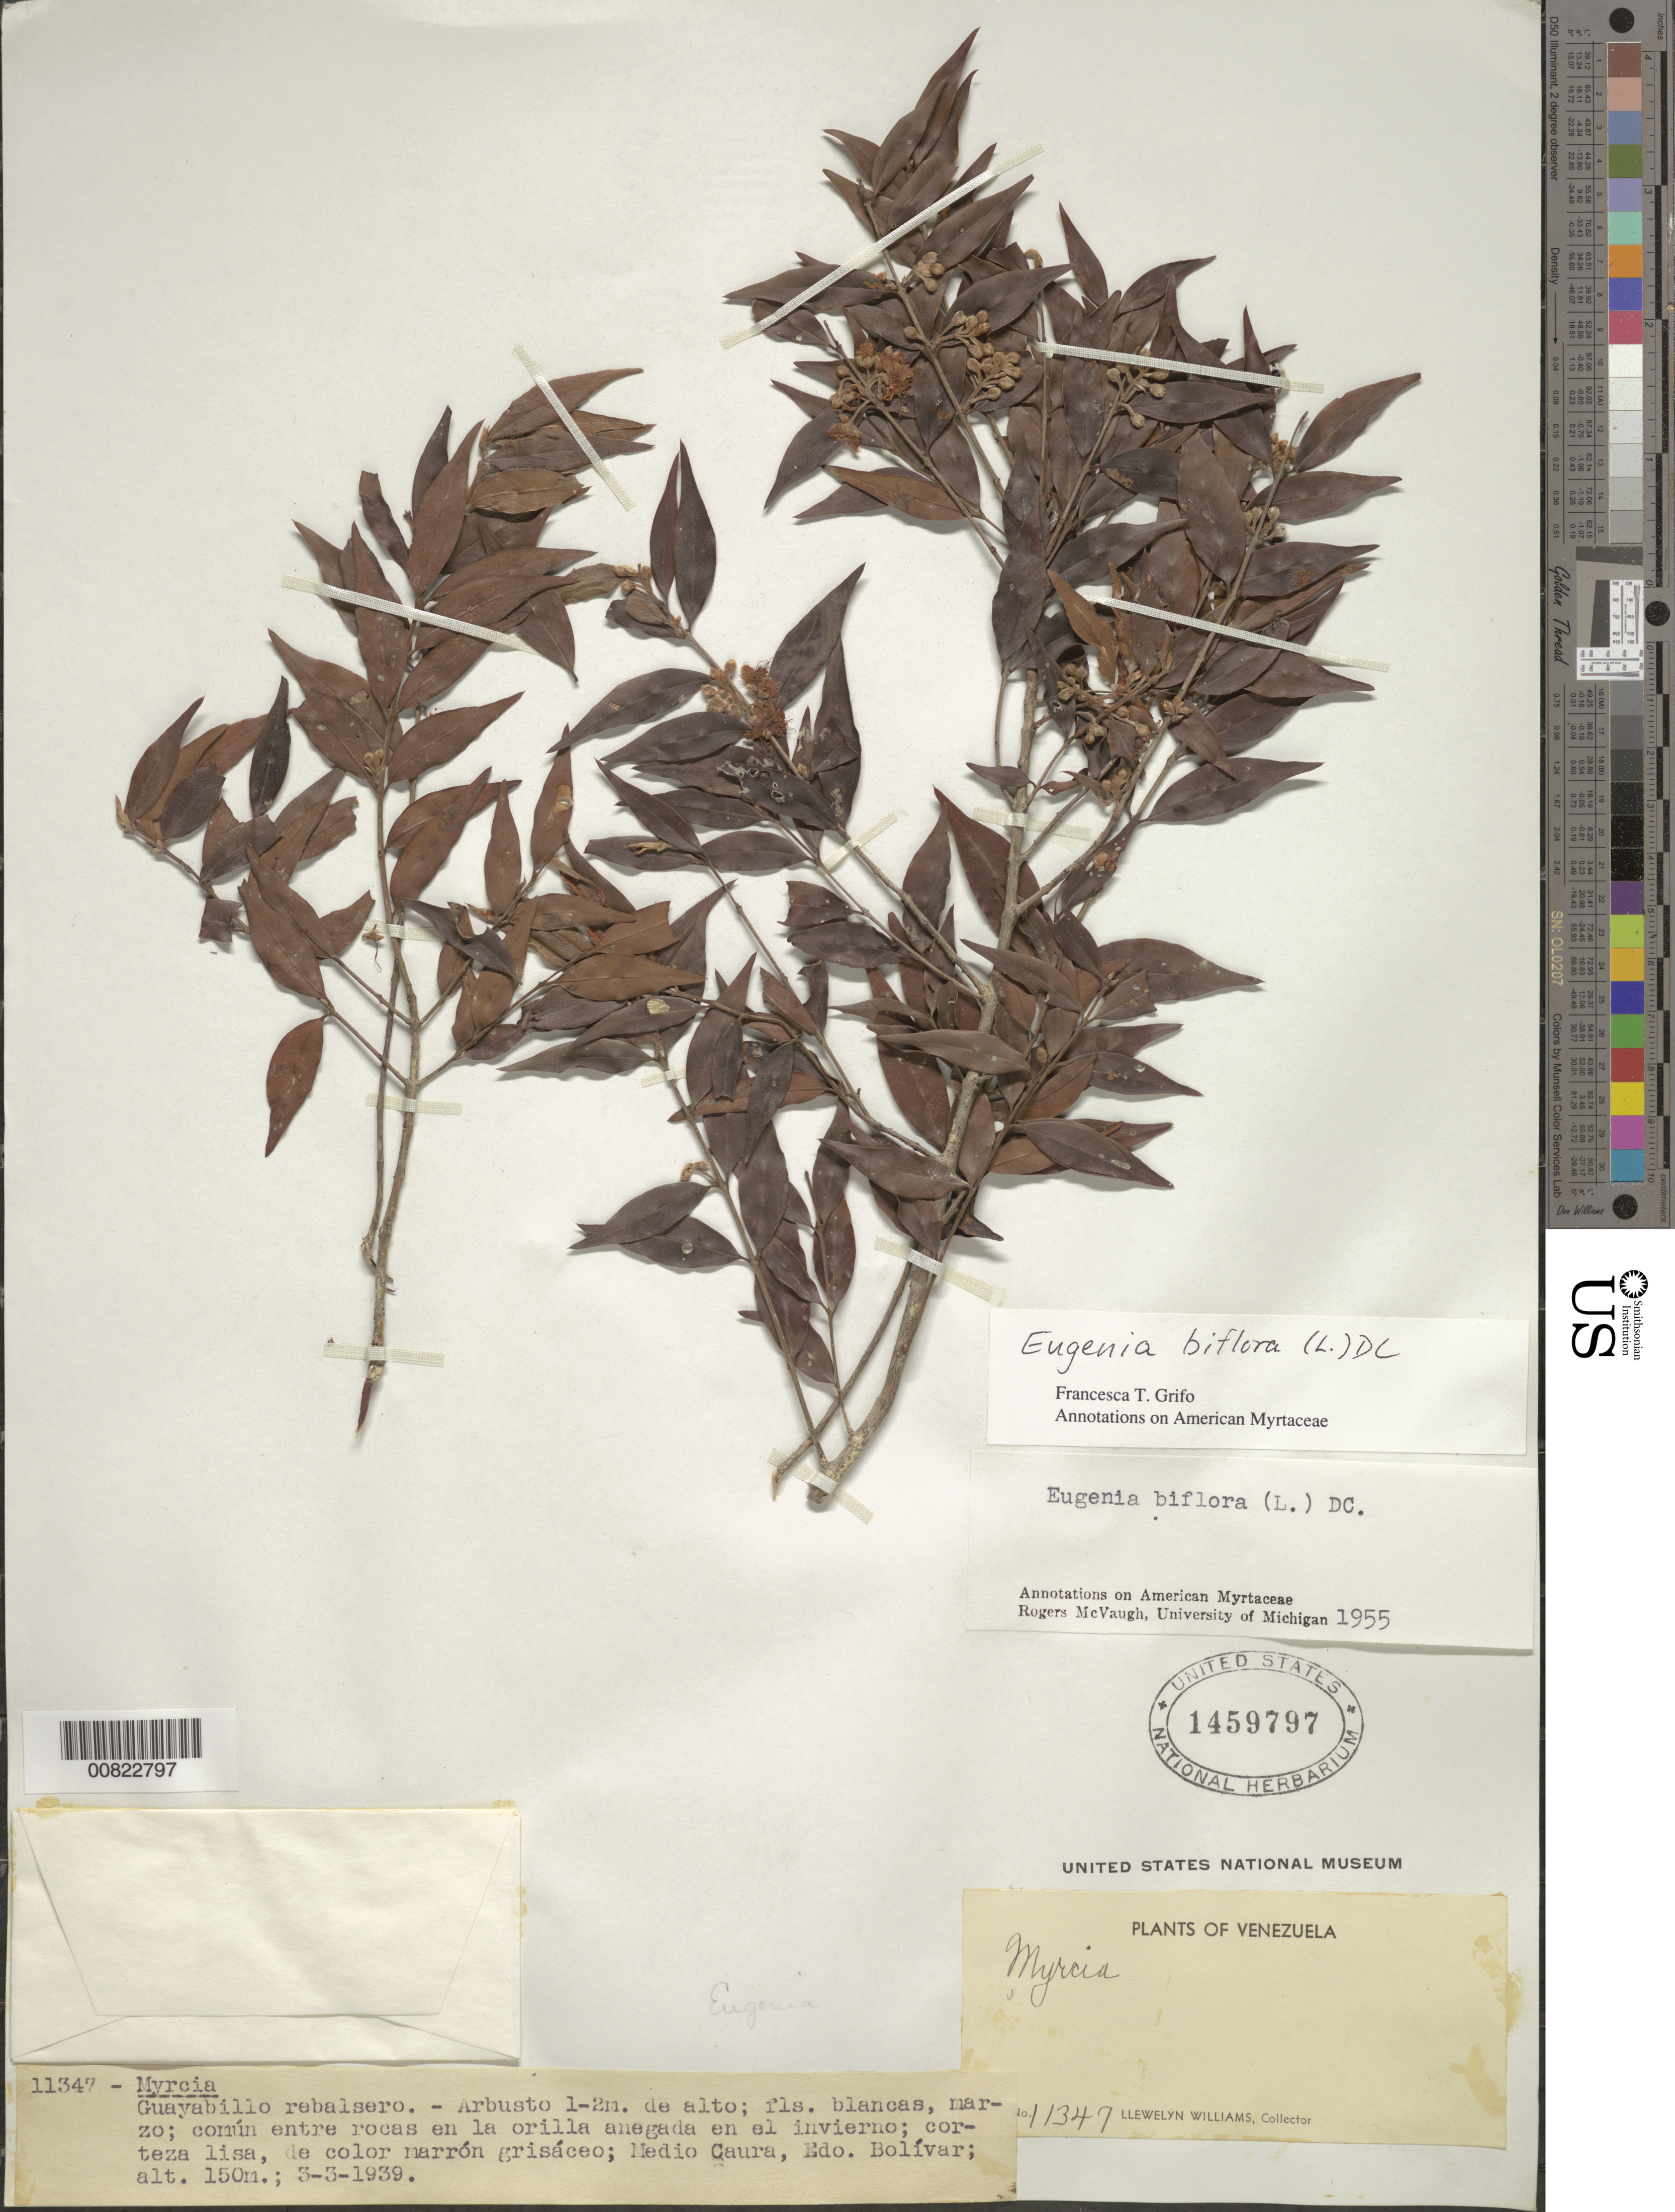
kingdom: Plantae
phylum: Tracheophyta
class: Magnoliopsida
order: Myrtales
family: Myrtaceae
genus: Eugenia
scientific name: Eugenia biflora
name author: (L.) DC.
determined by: Grifo, F. T.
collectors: Ll. Williams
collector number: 11347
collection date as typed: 3-Mar-39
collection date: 1939-03-03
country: Venezuela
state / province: Bolívar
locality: Salto de Para, Medio Caura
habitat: Entre rocas en la orilla anegada en el invierno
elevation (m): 150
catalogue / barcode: US 1459797